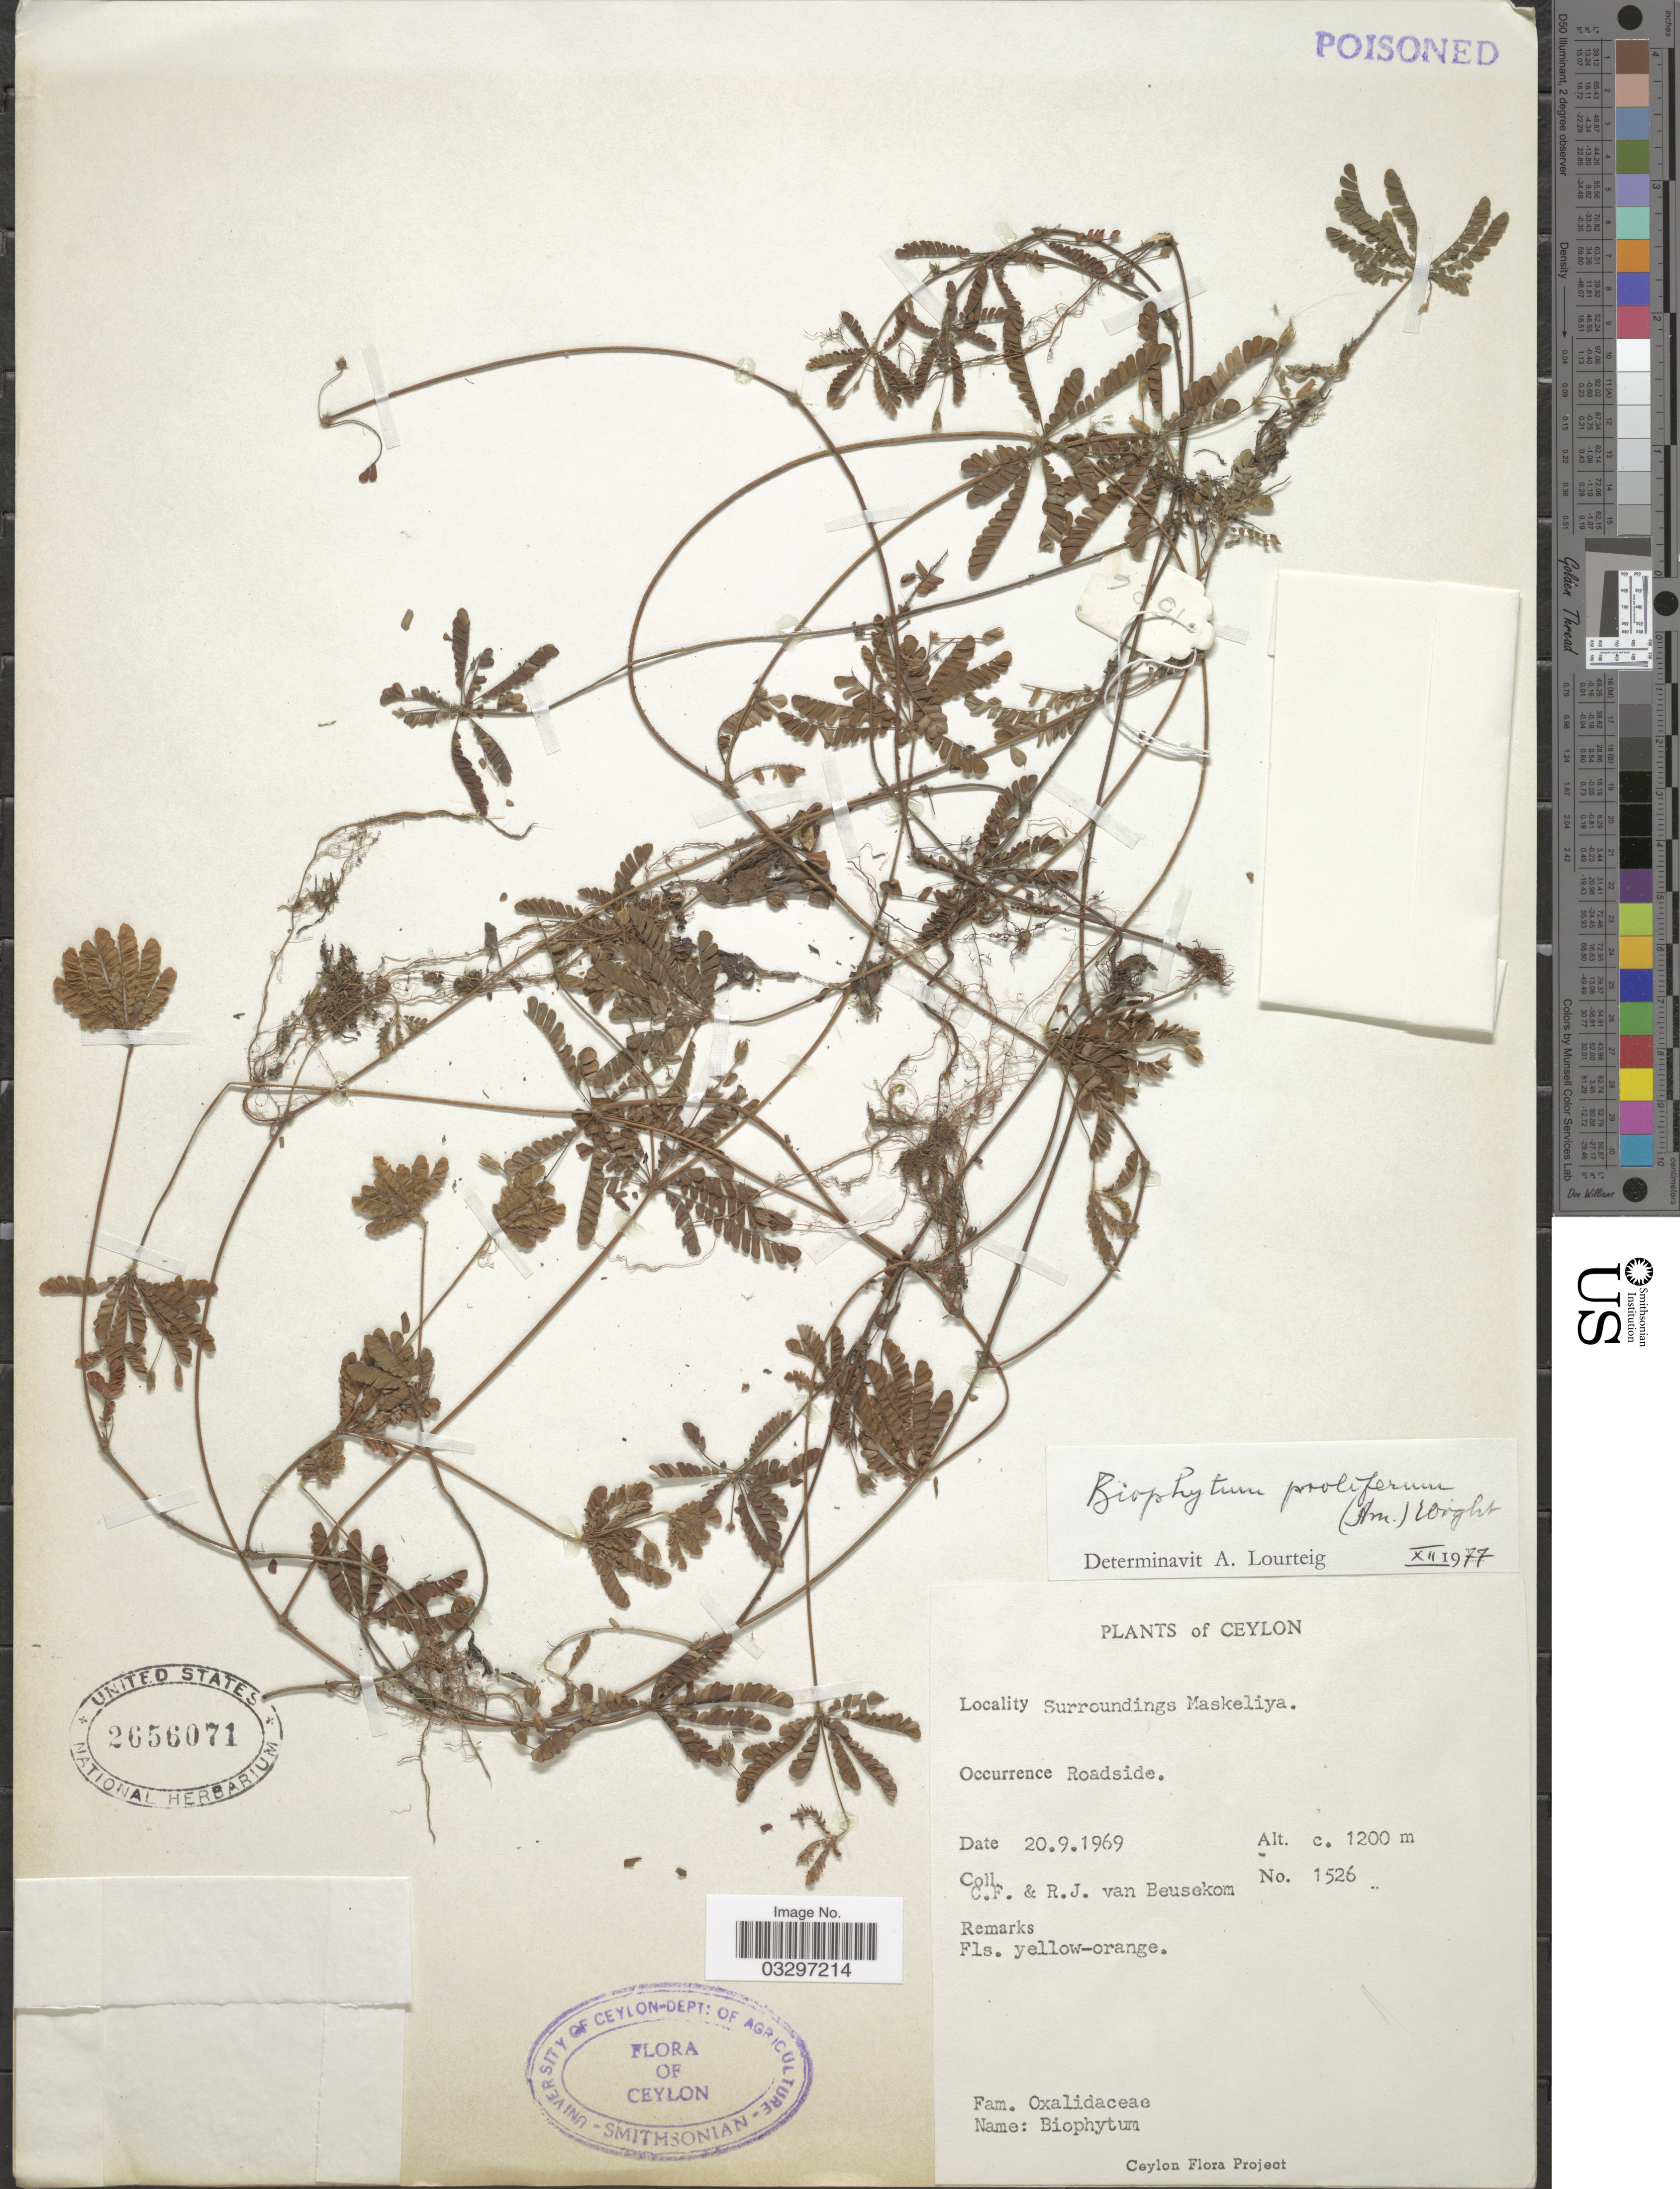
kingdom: Plantae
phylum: Tracheophyta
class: Magnoliopsida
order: Oxalidales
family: Oxalidaceae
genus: Biophytum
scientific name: Biophytum proliferum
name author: (Arn.) Wight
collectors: C. F. Beusekom & R. Beusekom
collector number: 1526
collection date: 1969-09-20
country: Sri Lanka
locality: Ceylon. Surroundings Maskeliya. Roadside.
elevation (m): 1200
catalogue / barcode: US 2656071